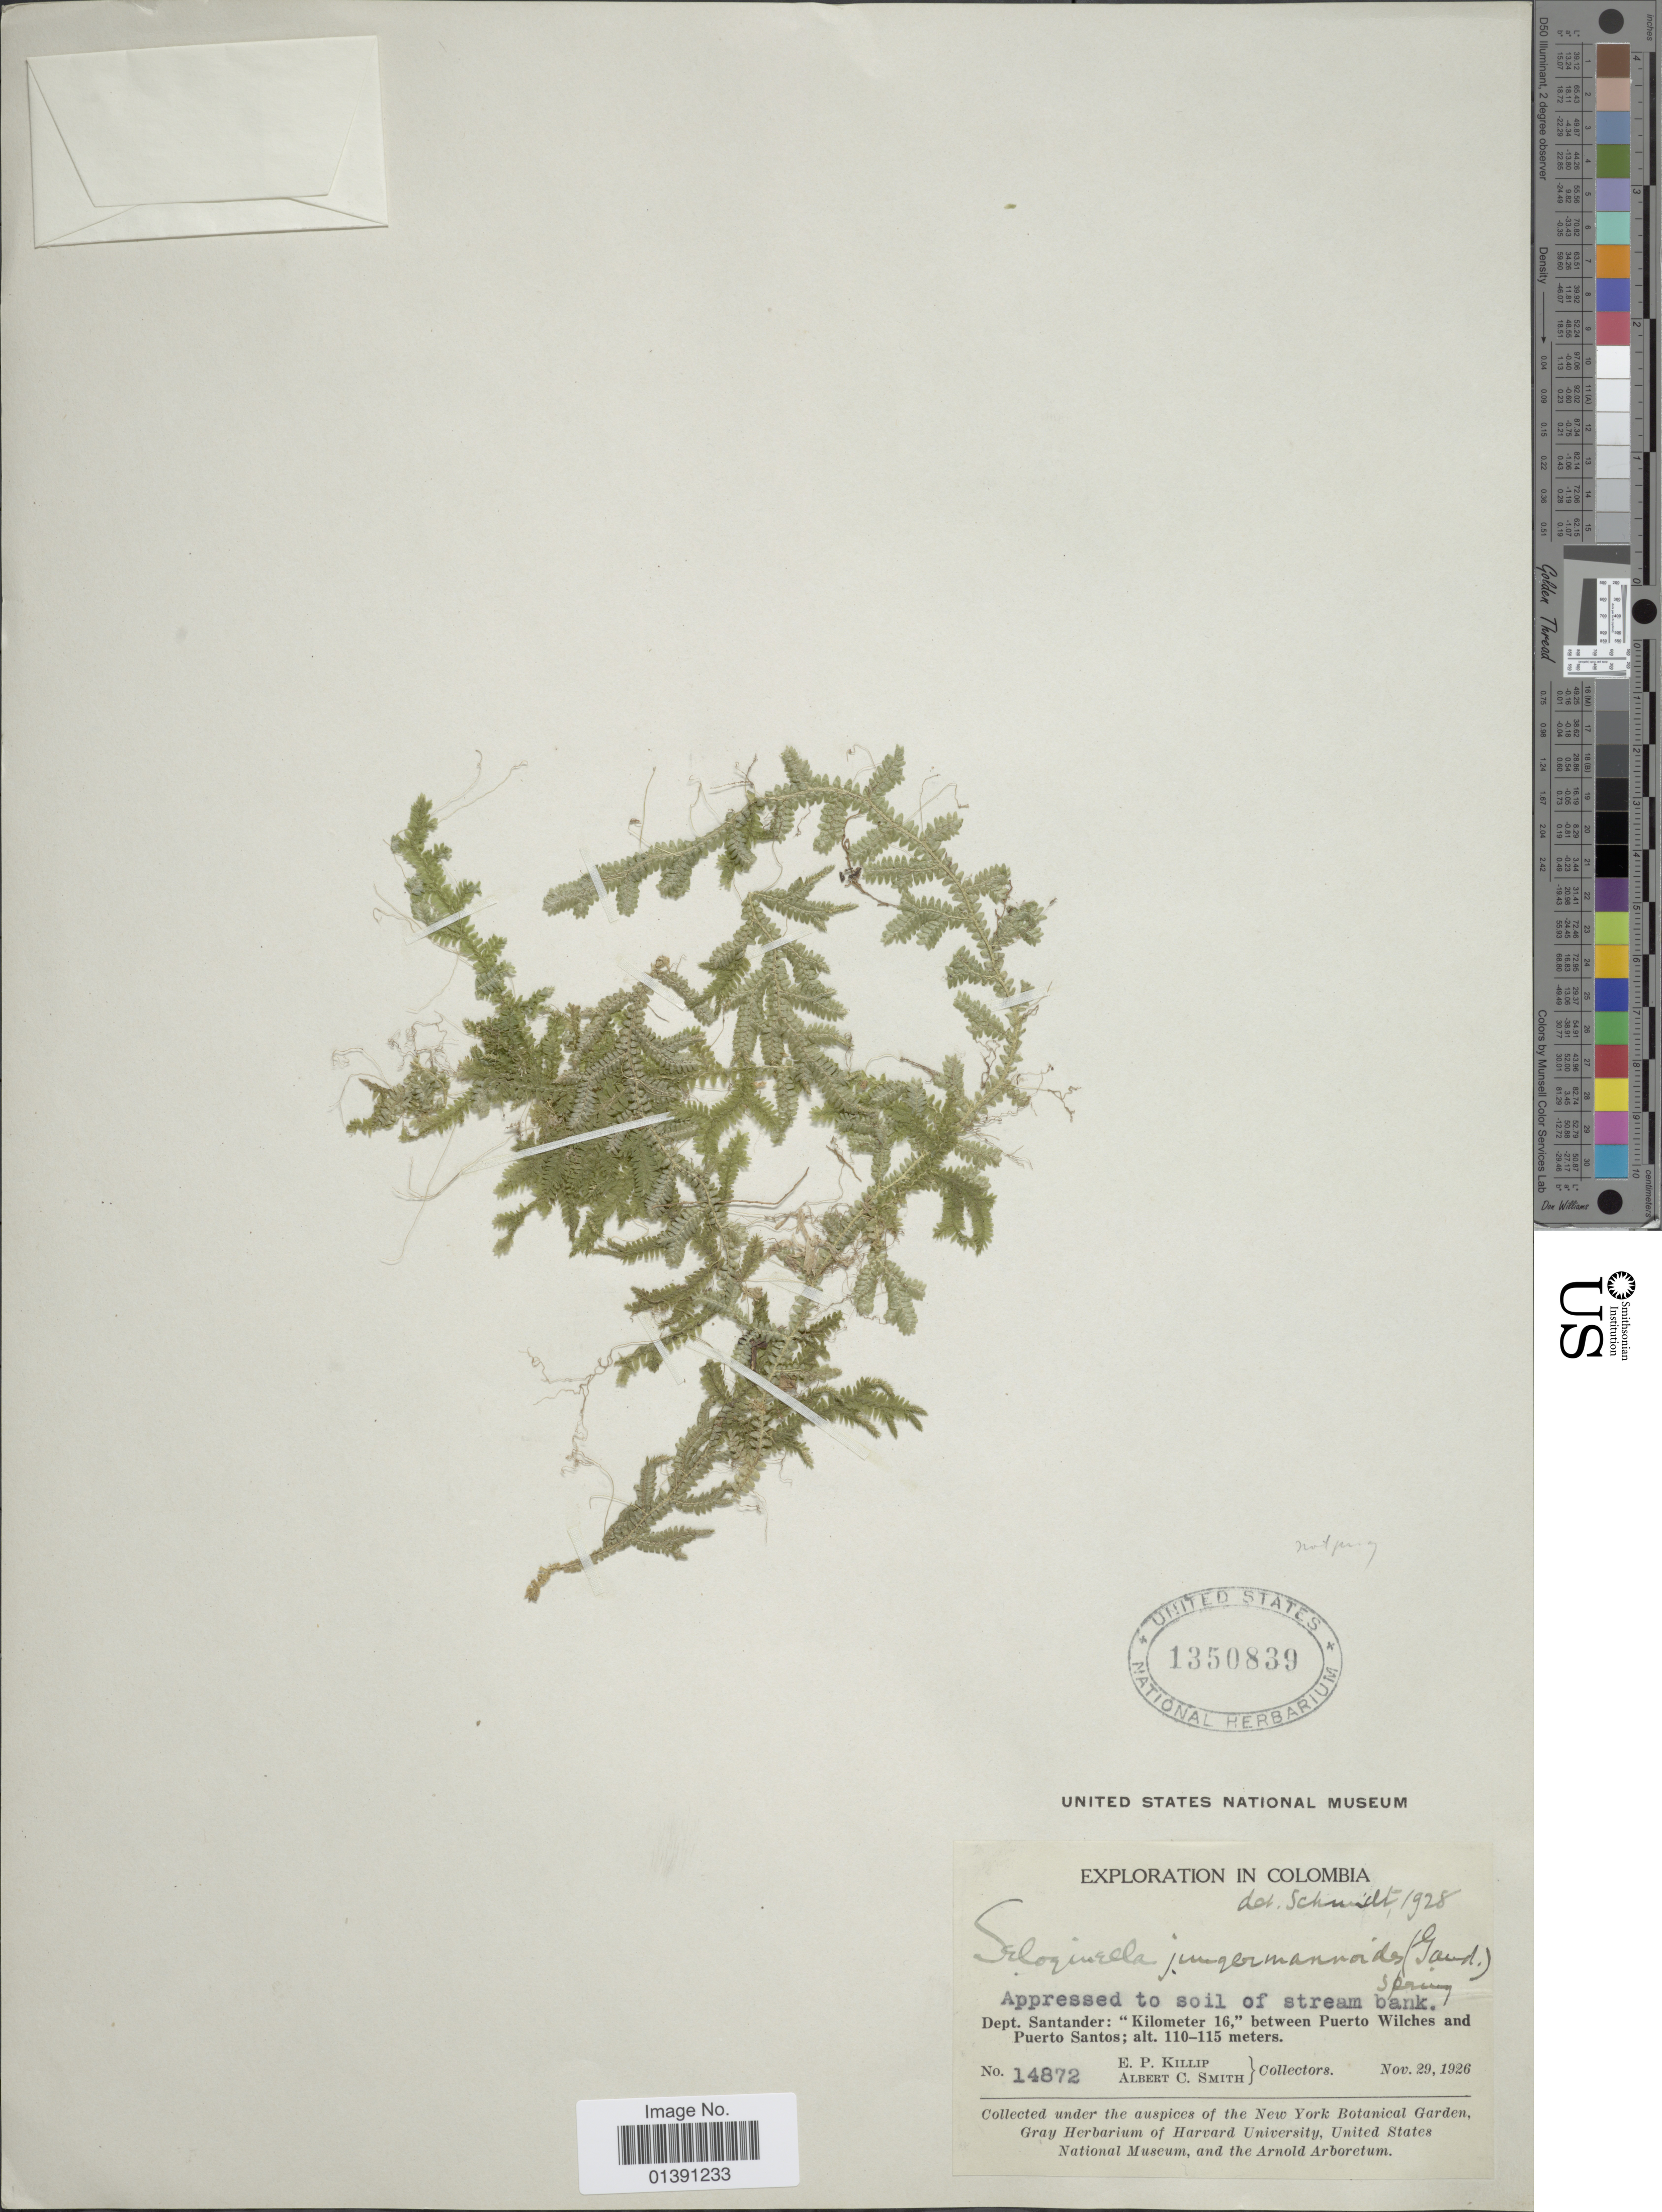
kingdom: Plantae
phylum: Tracheophyta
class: Lycopodiopsida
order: Selaginellales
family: Selaginellaceae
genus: Selaginella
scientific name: Selaginella jungermannioides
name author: (Gaudich.) Spring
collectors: E. P. Killip & A. C. Smith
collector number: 14872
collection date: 1926-11-19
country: Colombia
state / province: Santander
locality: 'Kilometer 16', between Puerto Wilches and Puerto Santos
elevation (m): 110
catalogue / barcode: US 1350839